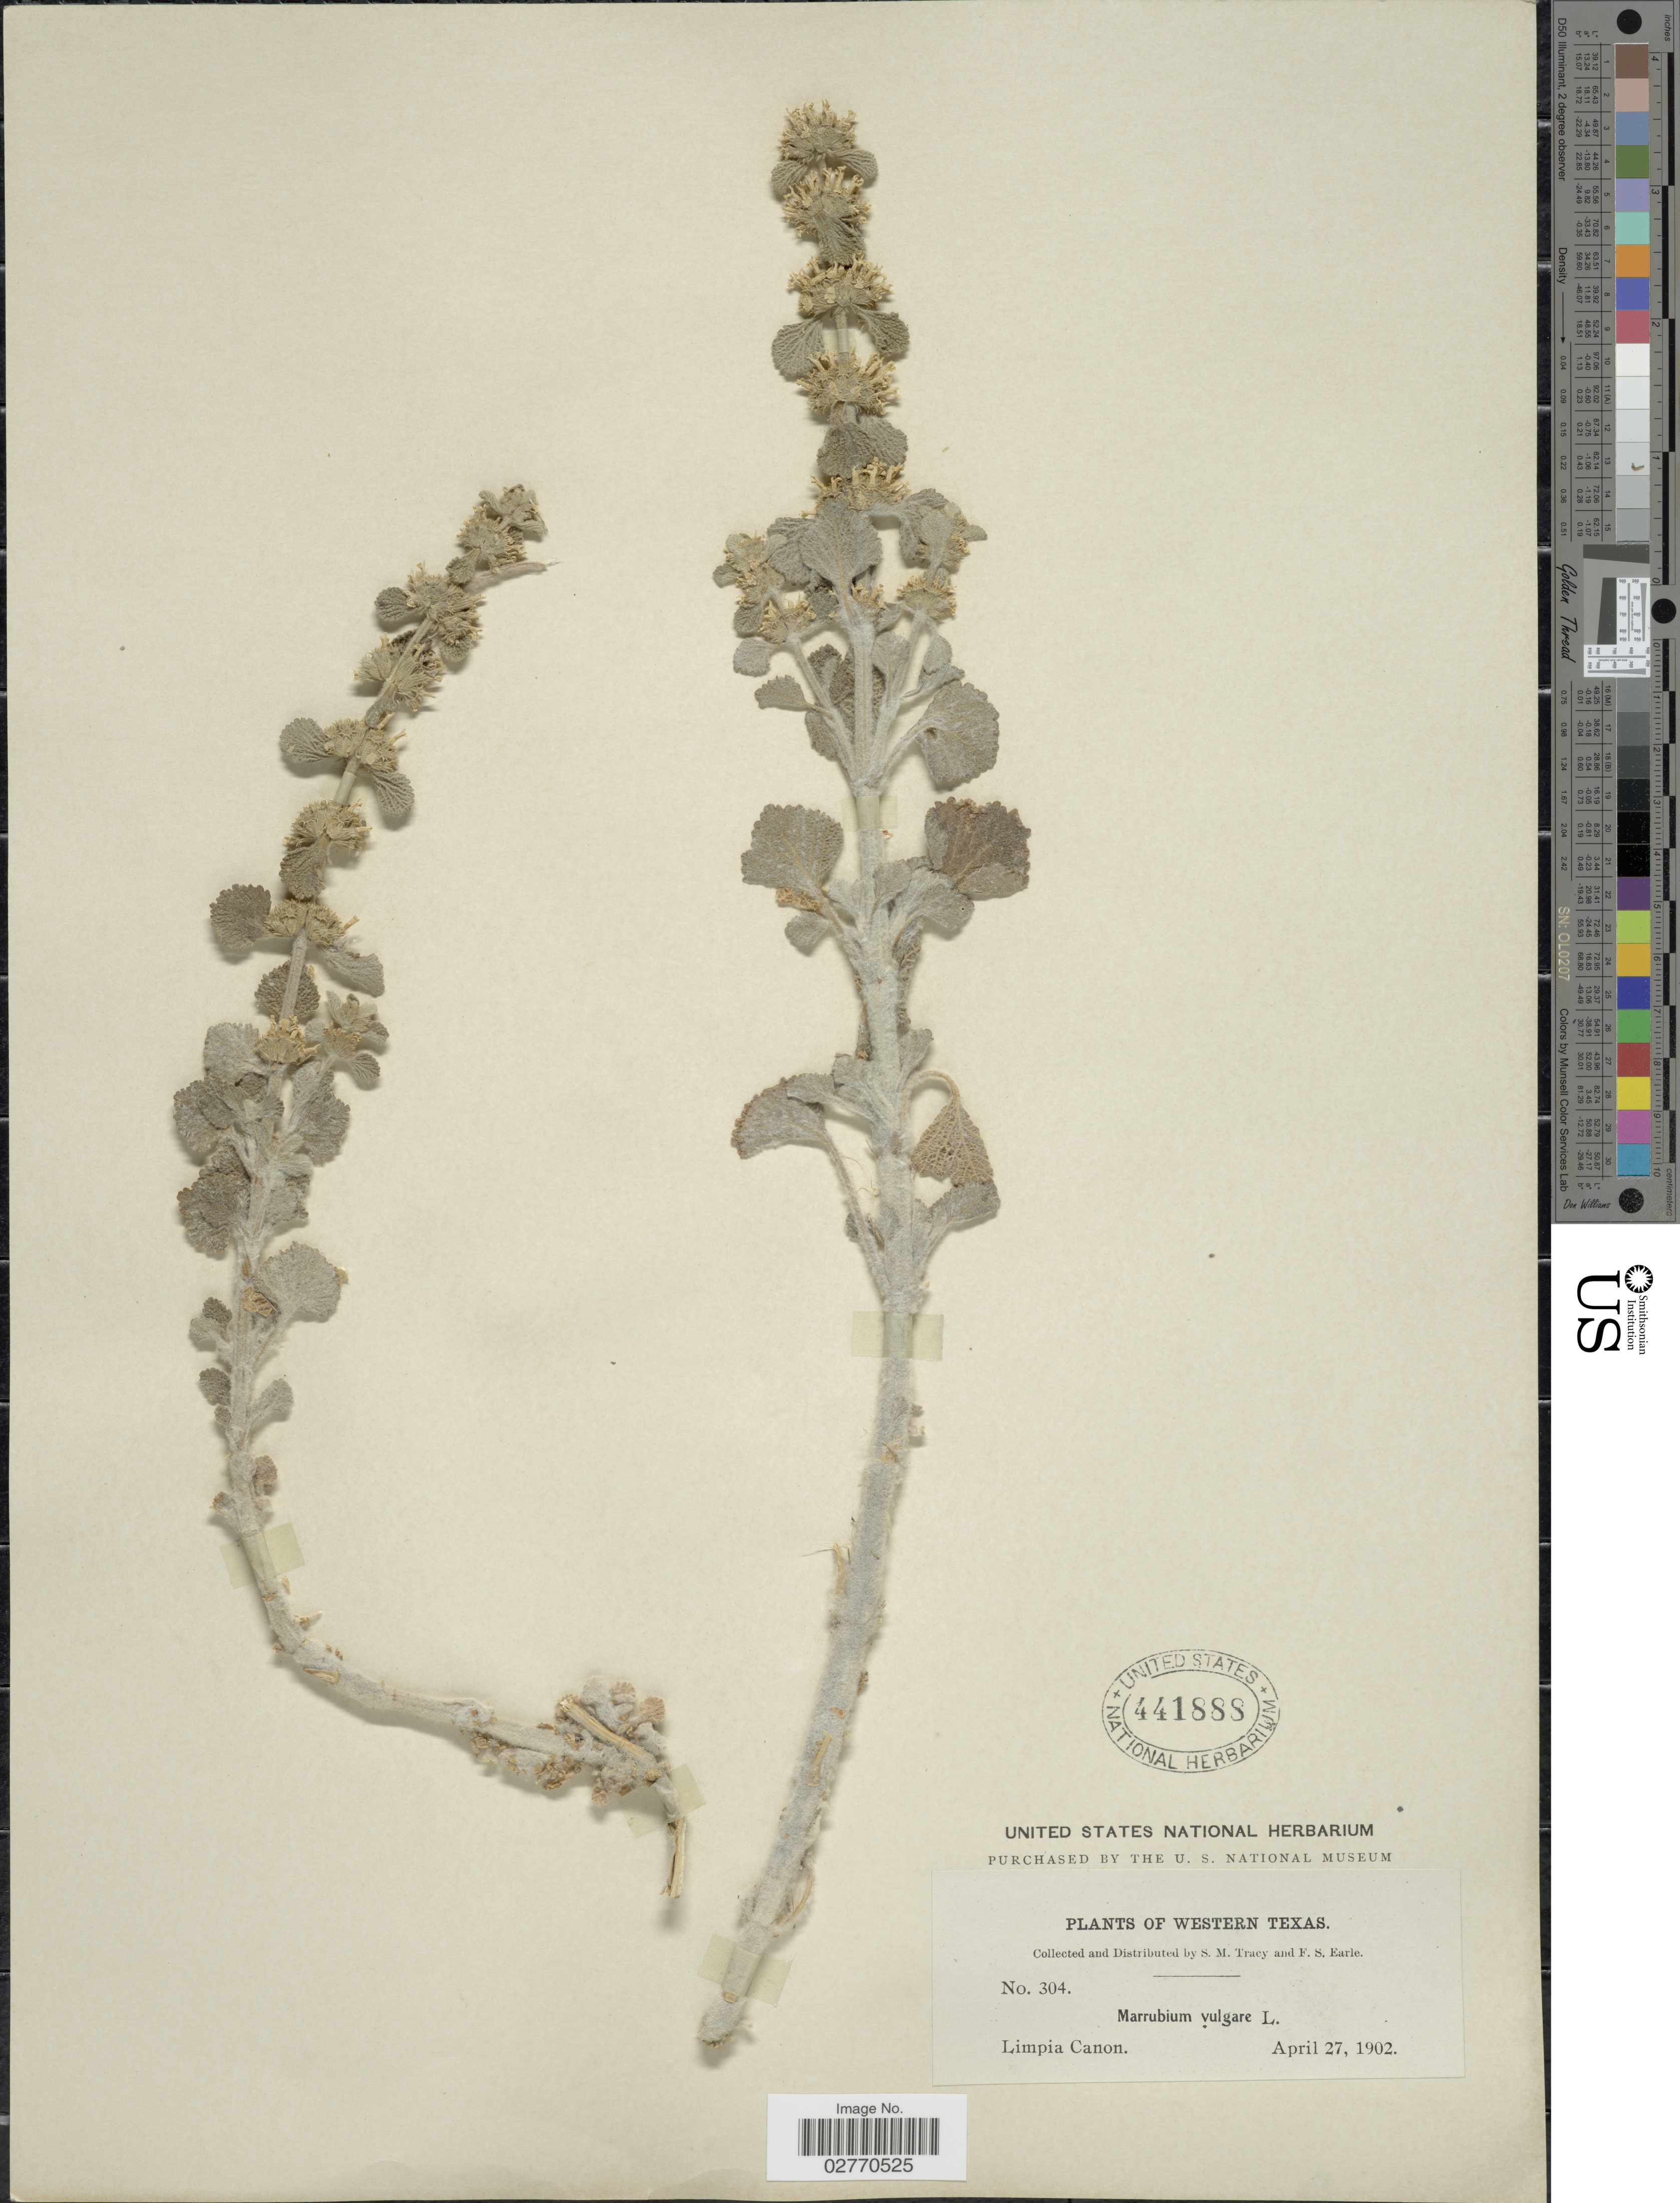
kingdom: Plantae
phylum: Tracheophyta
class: Magnoliopsida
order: Lamiales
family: Lamiaceae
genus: Marrubium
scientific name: Marrubium vulgare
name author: L.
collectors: S. M. Tracy & F. S. Earle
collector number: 304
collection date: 1902-04-27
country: United States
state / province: Texas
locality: Western Texas, Limpia Canon.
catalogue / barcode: US 441888